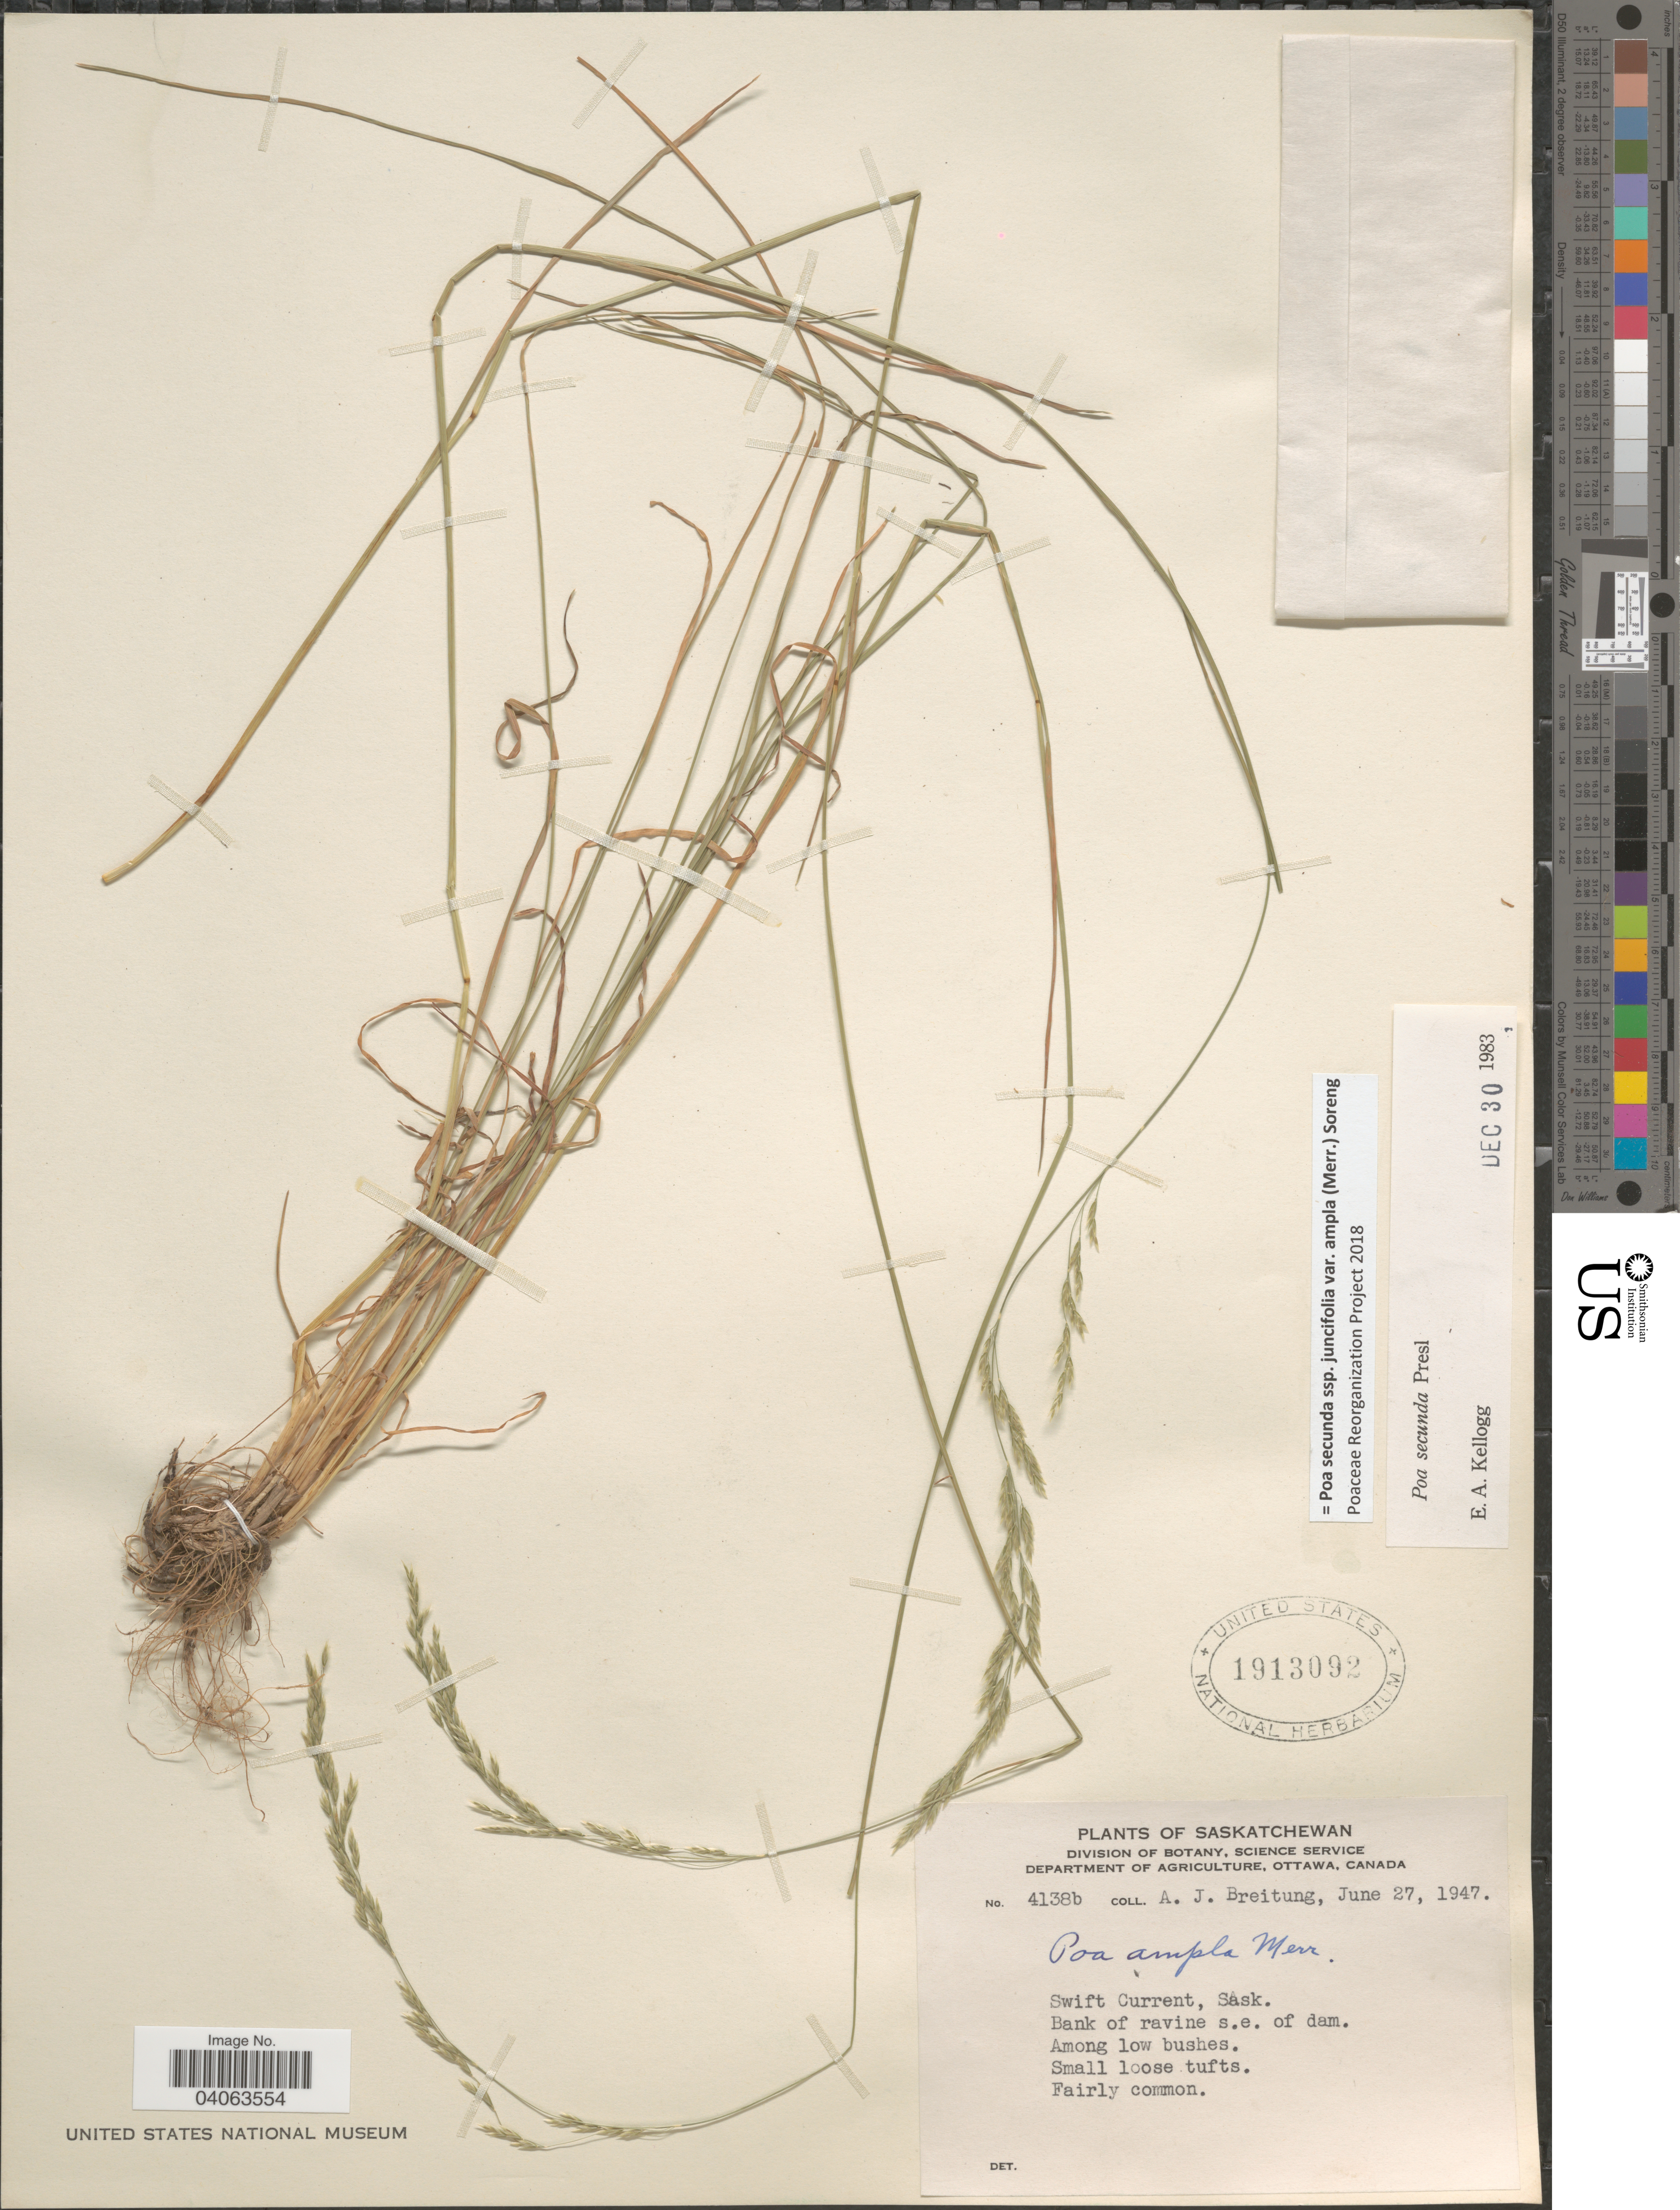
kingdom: Plantae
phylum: Tracheophyta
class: Liliopsida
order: Poales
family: Poaceae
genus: Poa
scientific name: Poa secunda subsp. juncifolia var. ampla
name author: (Merr.) Soreng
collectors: A. Breitung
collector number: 4138b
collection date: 1947-06-27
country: Canada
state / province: Saskatchewan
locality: Swift Current, Sask. Bank of ravine s.e. of dam.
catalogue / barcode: US 1913092